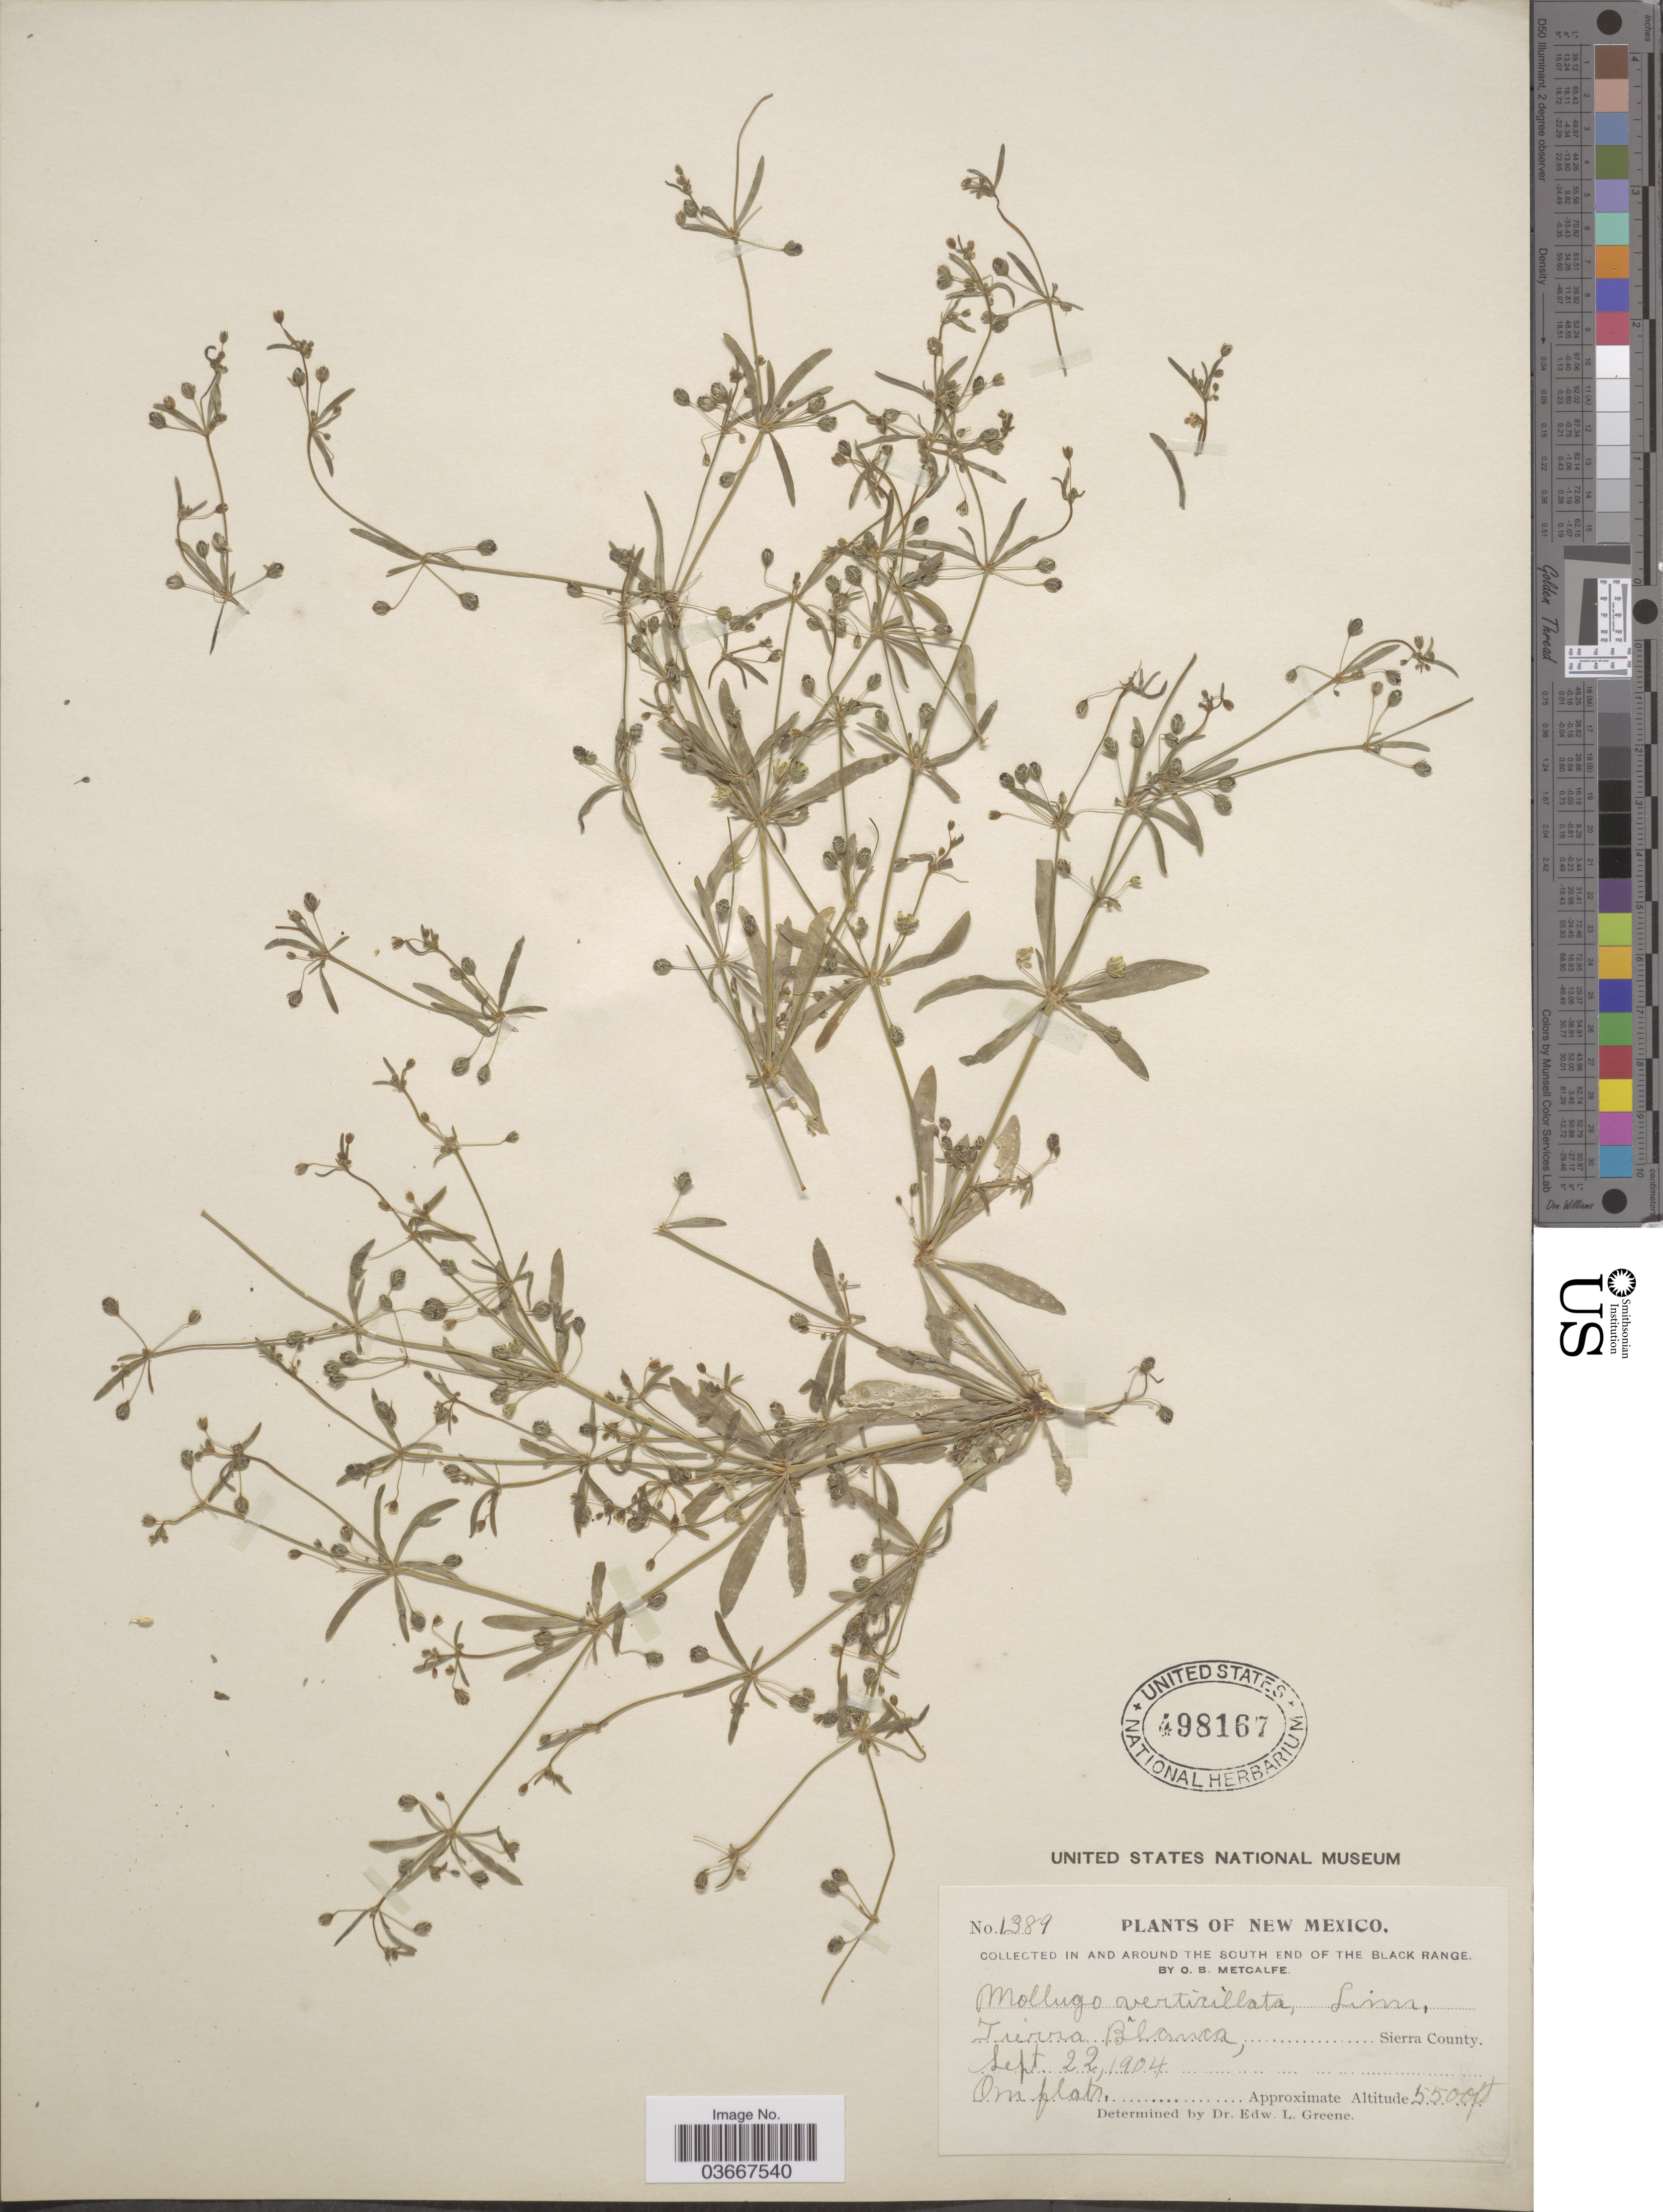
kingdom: Plantae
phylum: Tracheophyta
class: Magnoliopsida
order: Caryophyllales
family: Molluginaceae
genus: Mollugo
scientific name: Mollugo verticillata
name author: L.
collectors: O. B. Metcalfe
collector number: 1389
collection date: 1904-09-22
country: United States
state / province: New Mexico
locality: In and around the south end of The Black Range. Tierra Blanca, Sierra County.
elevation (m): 1676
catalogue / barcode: US 498167